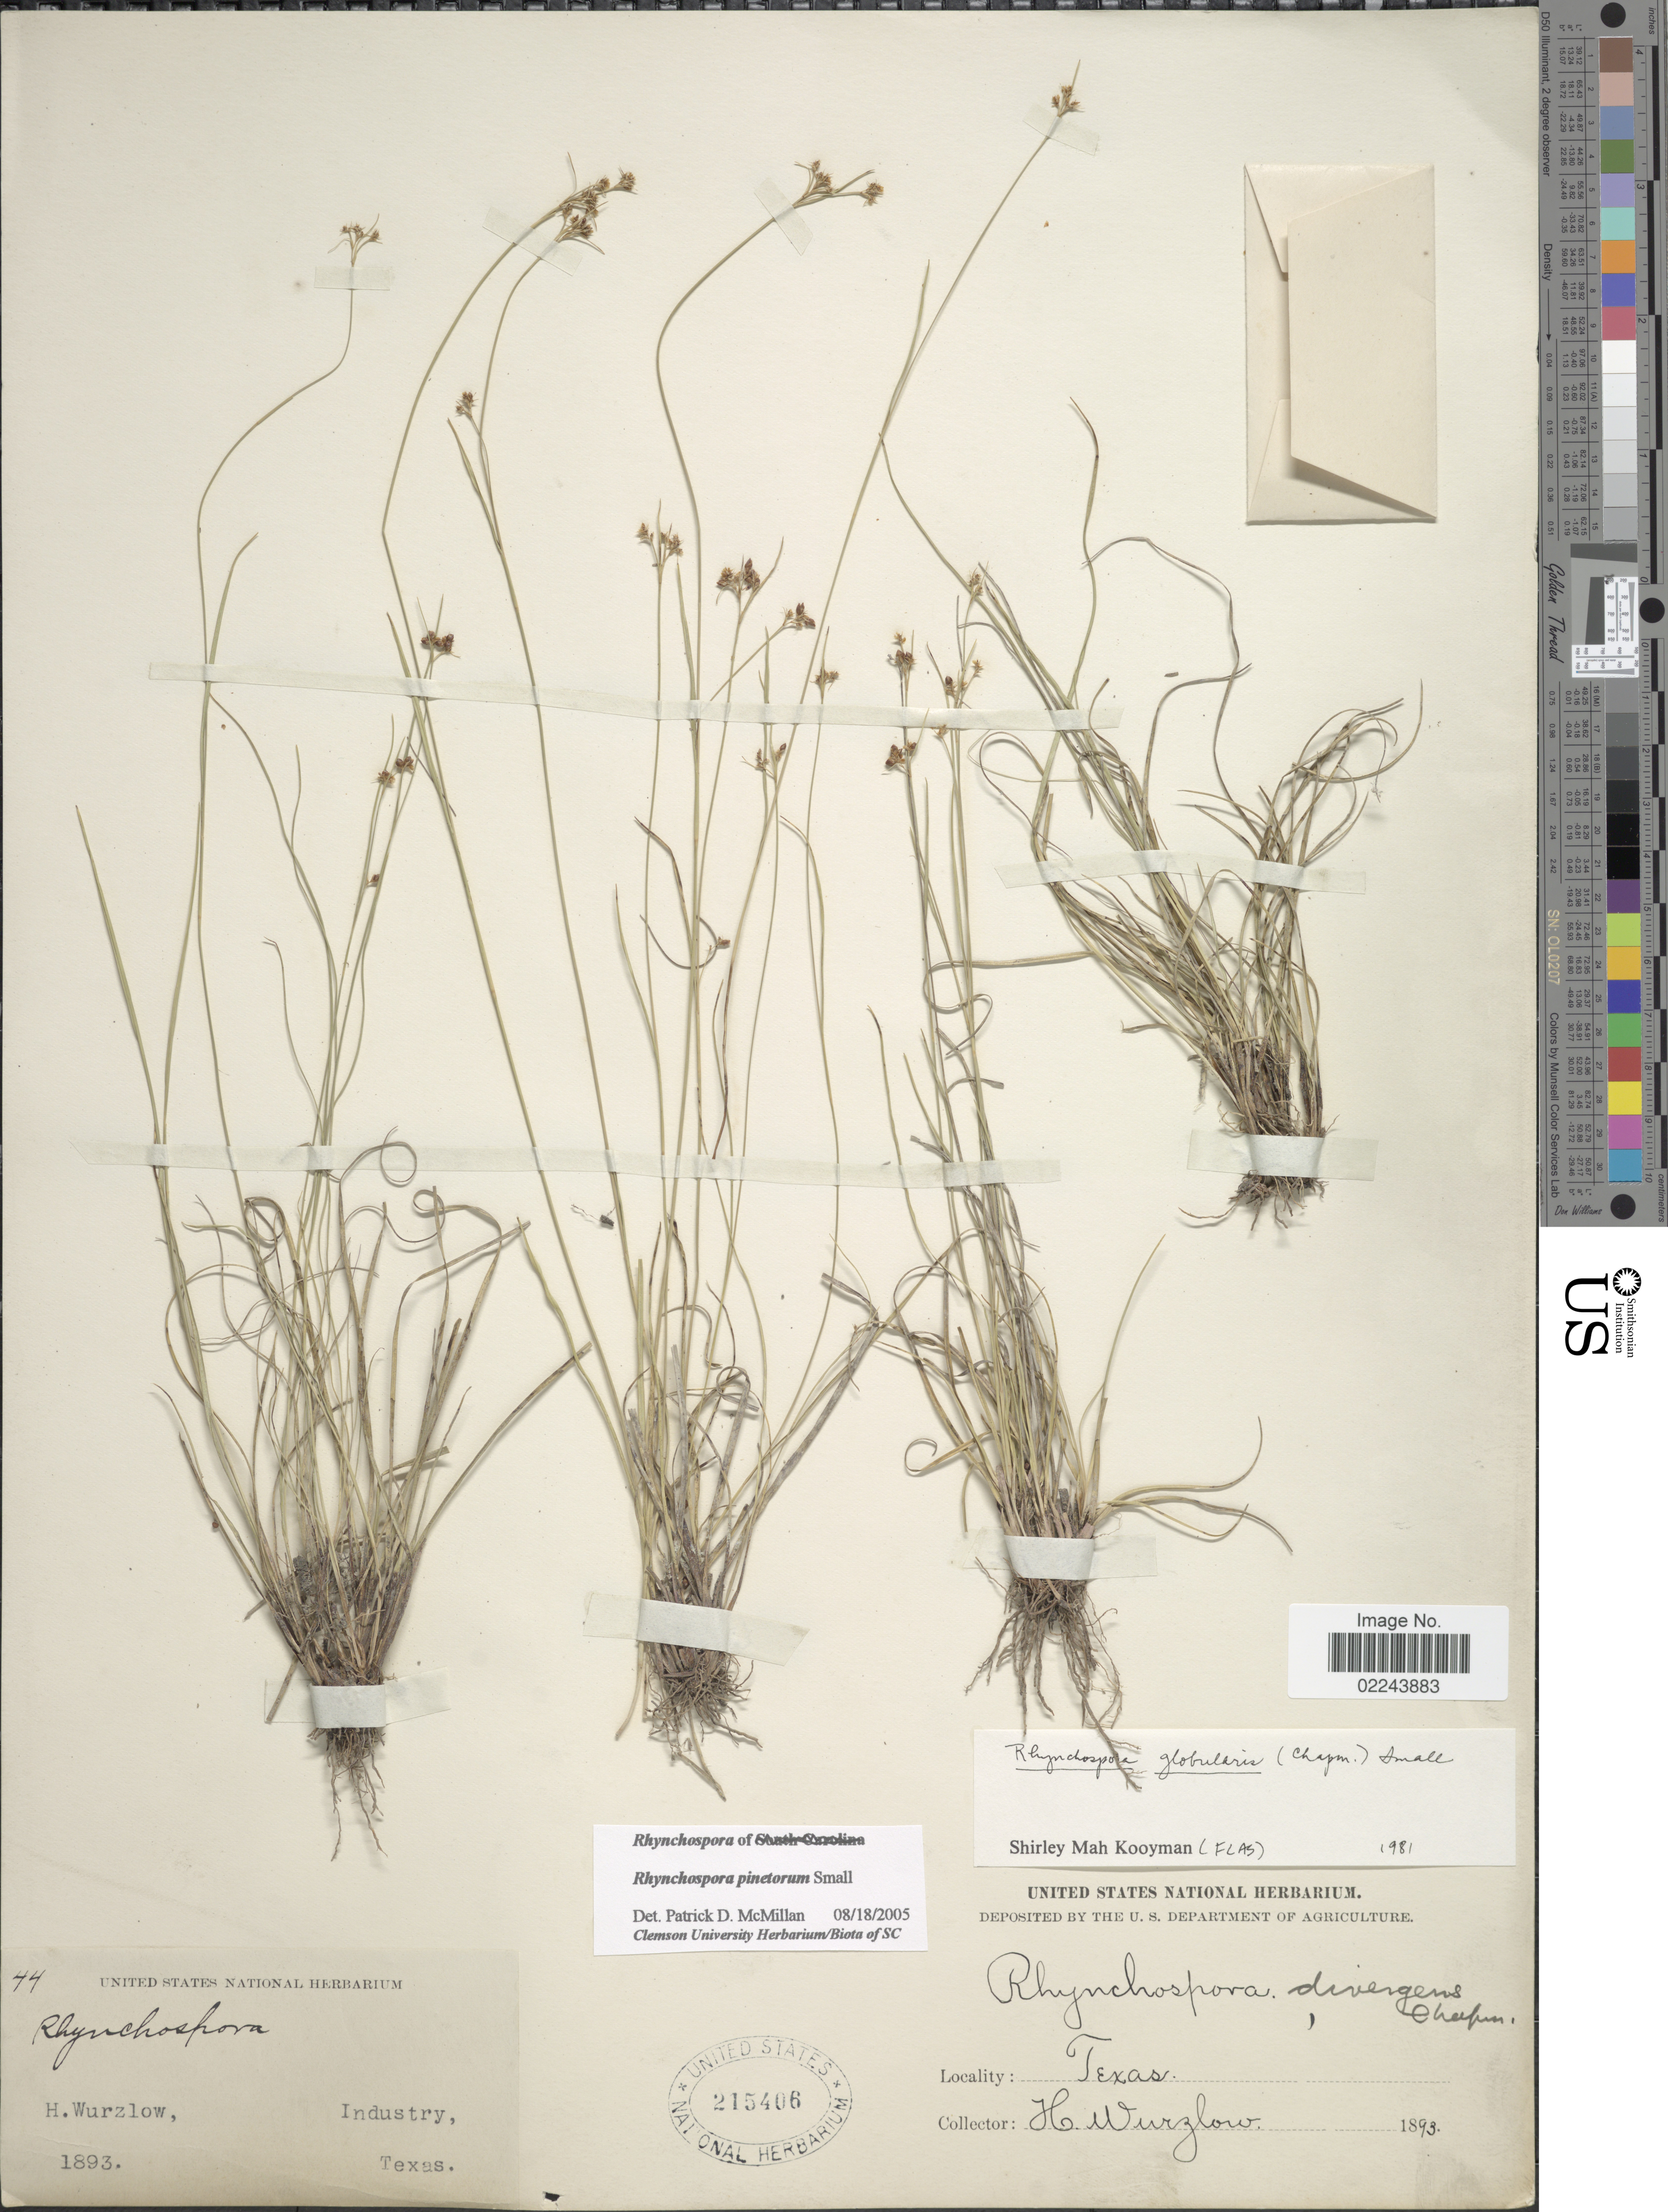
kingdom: Plantae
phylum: Tracheophyta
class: Liliopsida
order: Poales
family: Cyperaceae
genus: Rhynchospora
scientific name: Rhynchospora pinetorum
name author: Britton & Small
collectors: H. Wurzlow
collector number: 44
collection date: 1893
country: United States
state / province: Texas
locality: Industry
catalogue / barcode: US 215406